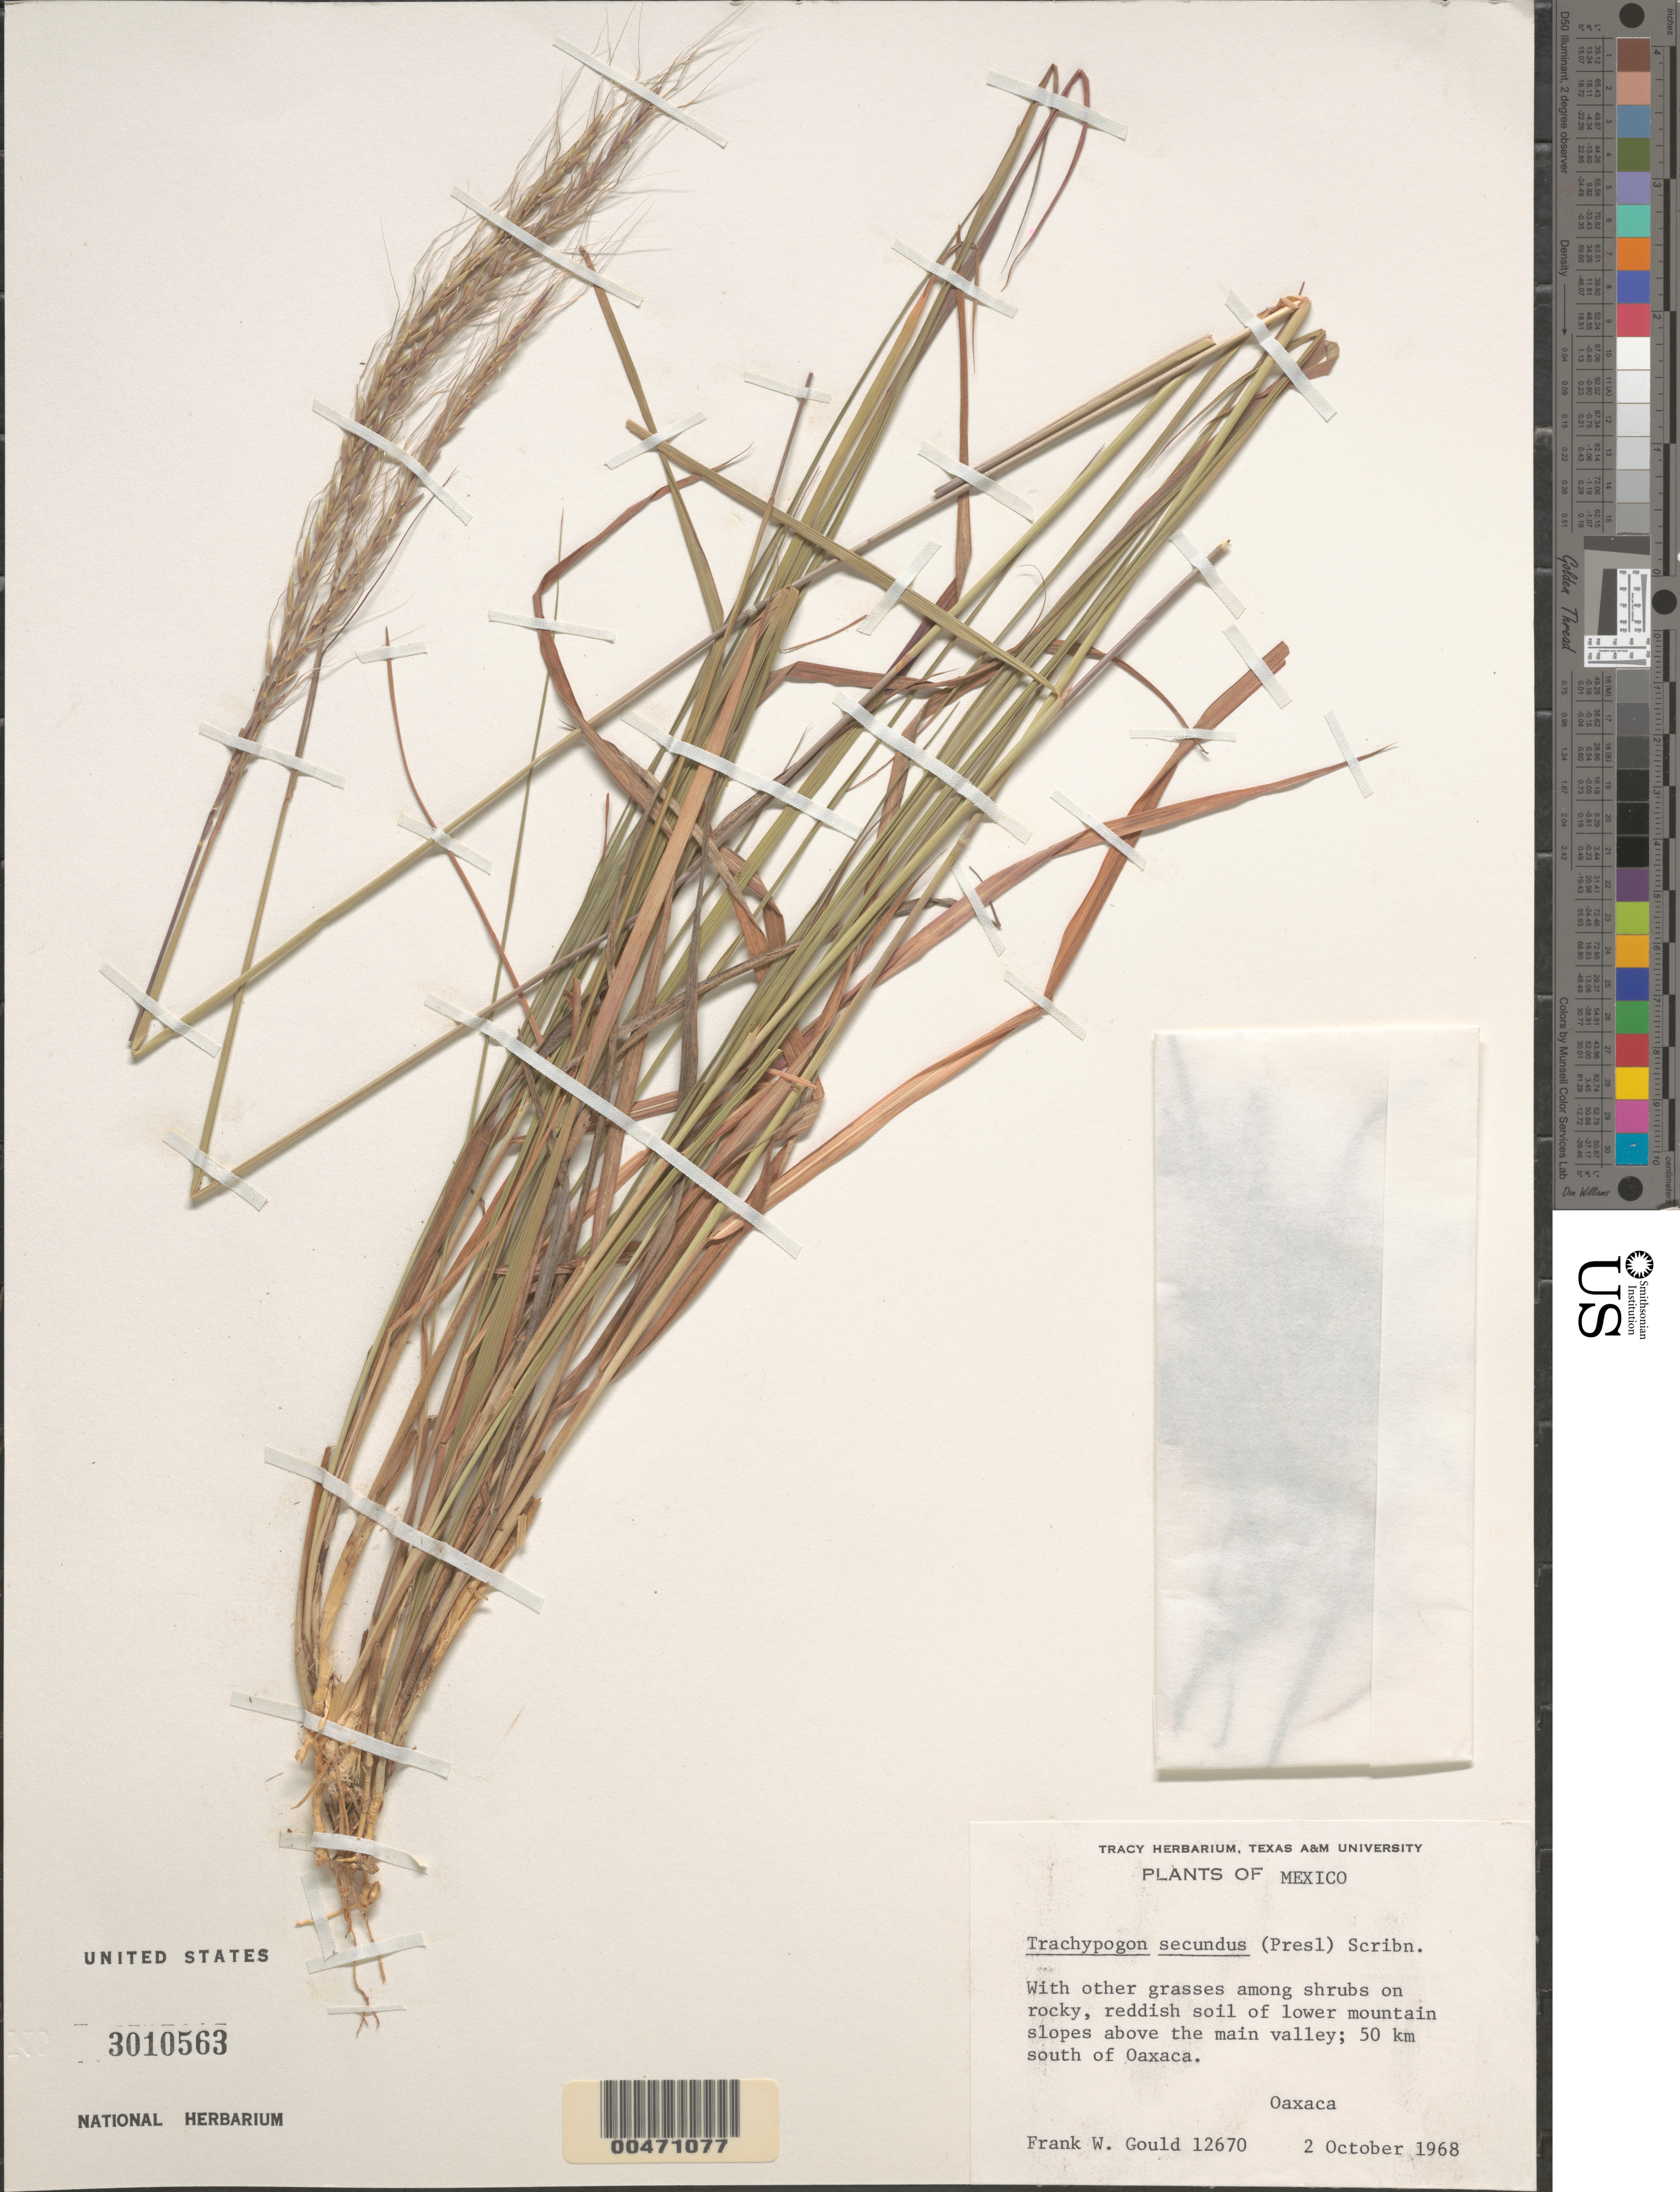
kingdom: Plantae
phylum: Tracheophyta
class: Liliopsida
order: Poales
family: Poaceae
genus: Trachypogon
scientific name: Trachypogon sp.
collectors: F. W. Gould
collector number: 12670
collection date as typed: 2 Oct 1968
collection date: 1968-10-02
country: Mexico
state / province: Oaxaca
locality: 50 km S of Oaxaca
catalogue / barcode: US 3010563